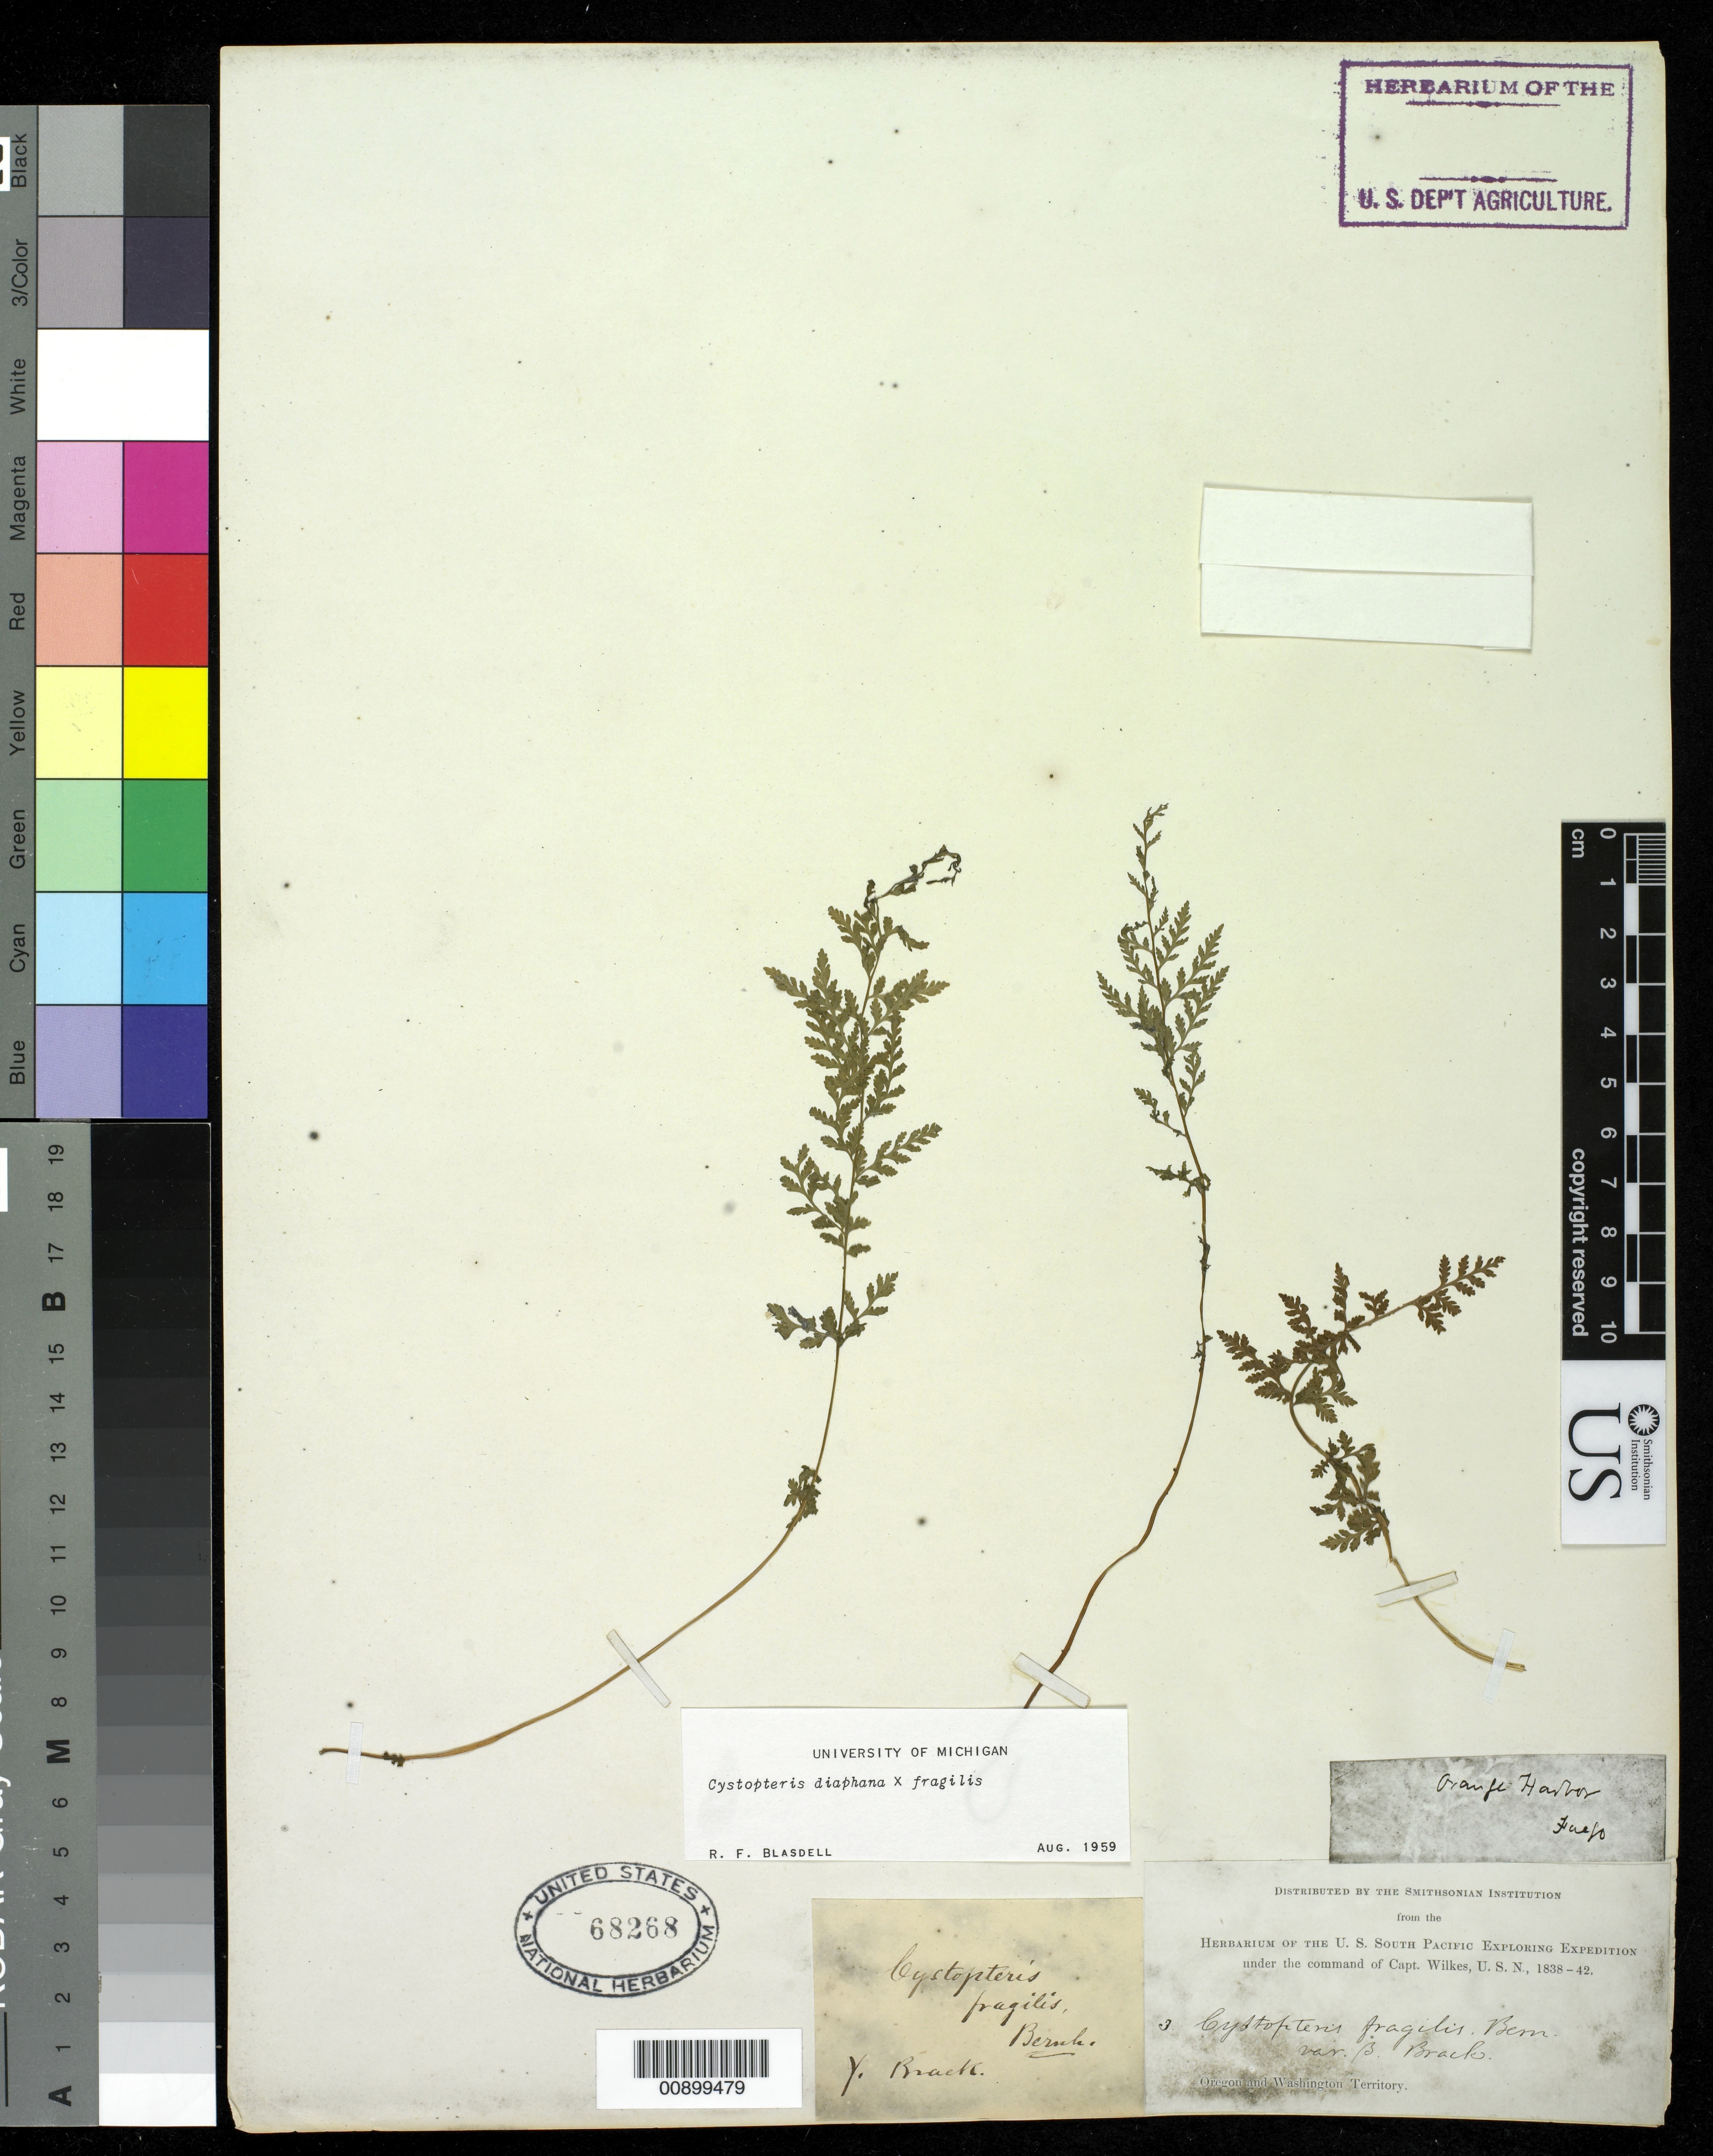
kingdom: Plantae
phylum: Tracheophyta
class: Polypodiopsida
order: Polypodiales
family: Cystopteridaceae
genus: Cystopteris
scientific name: Cystopteris diaphana x C. fragilis (L.) Bernh.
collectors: Wilkes Explor. Exped.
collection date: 1838/1842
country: United States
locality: Oregon and Washington Territory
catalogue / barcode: US 68268